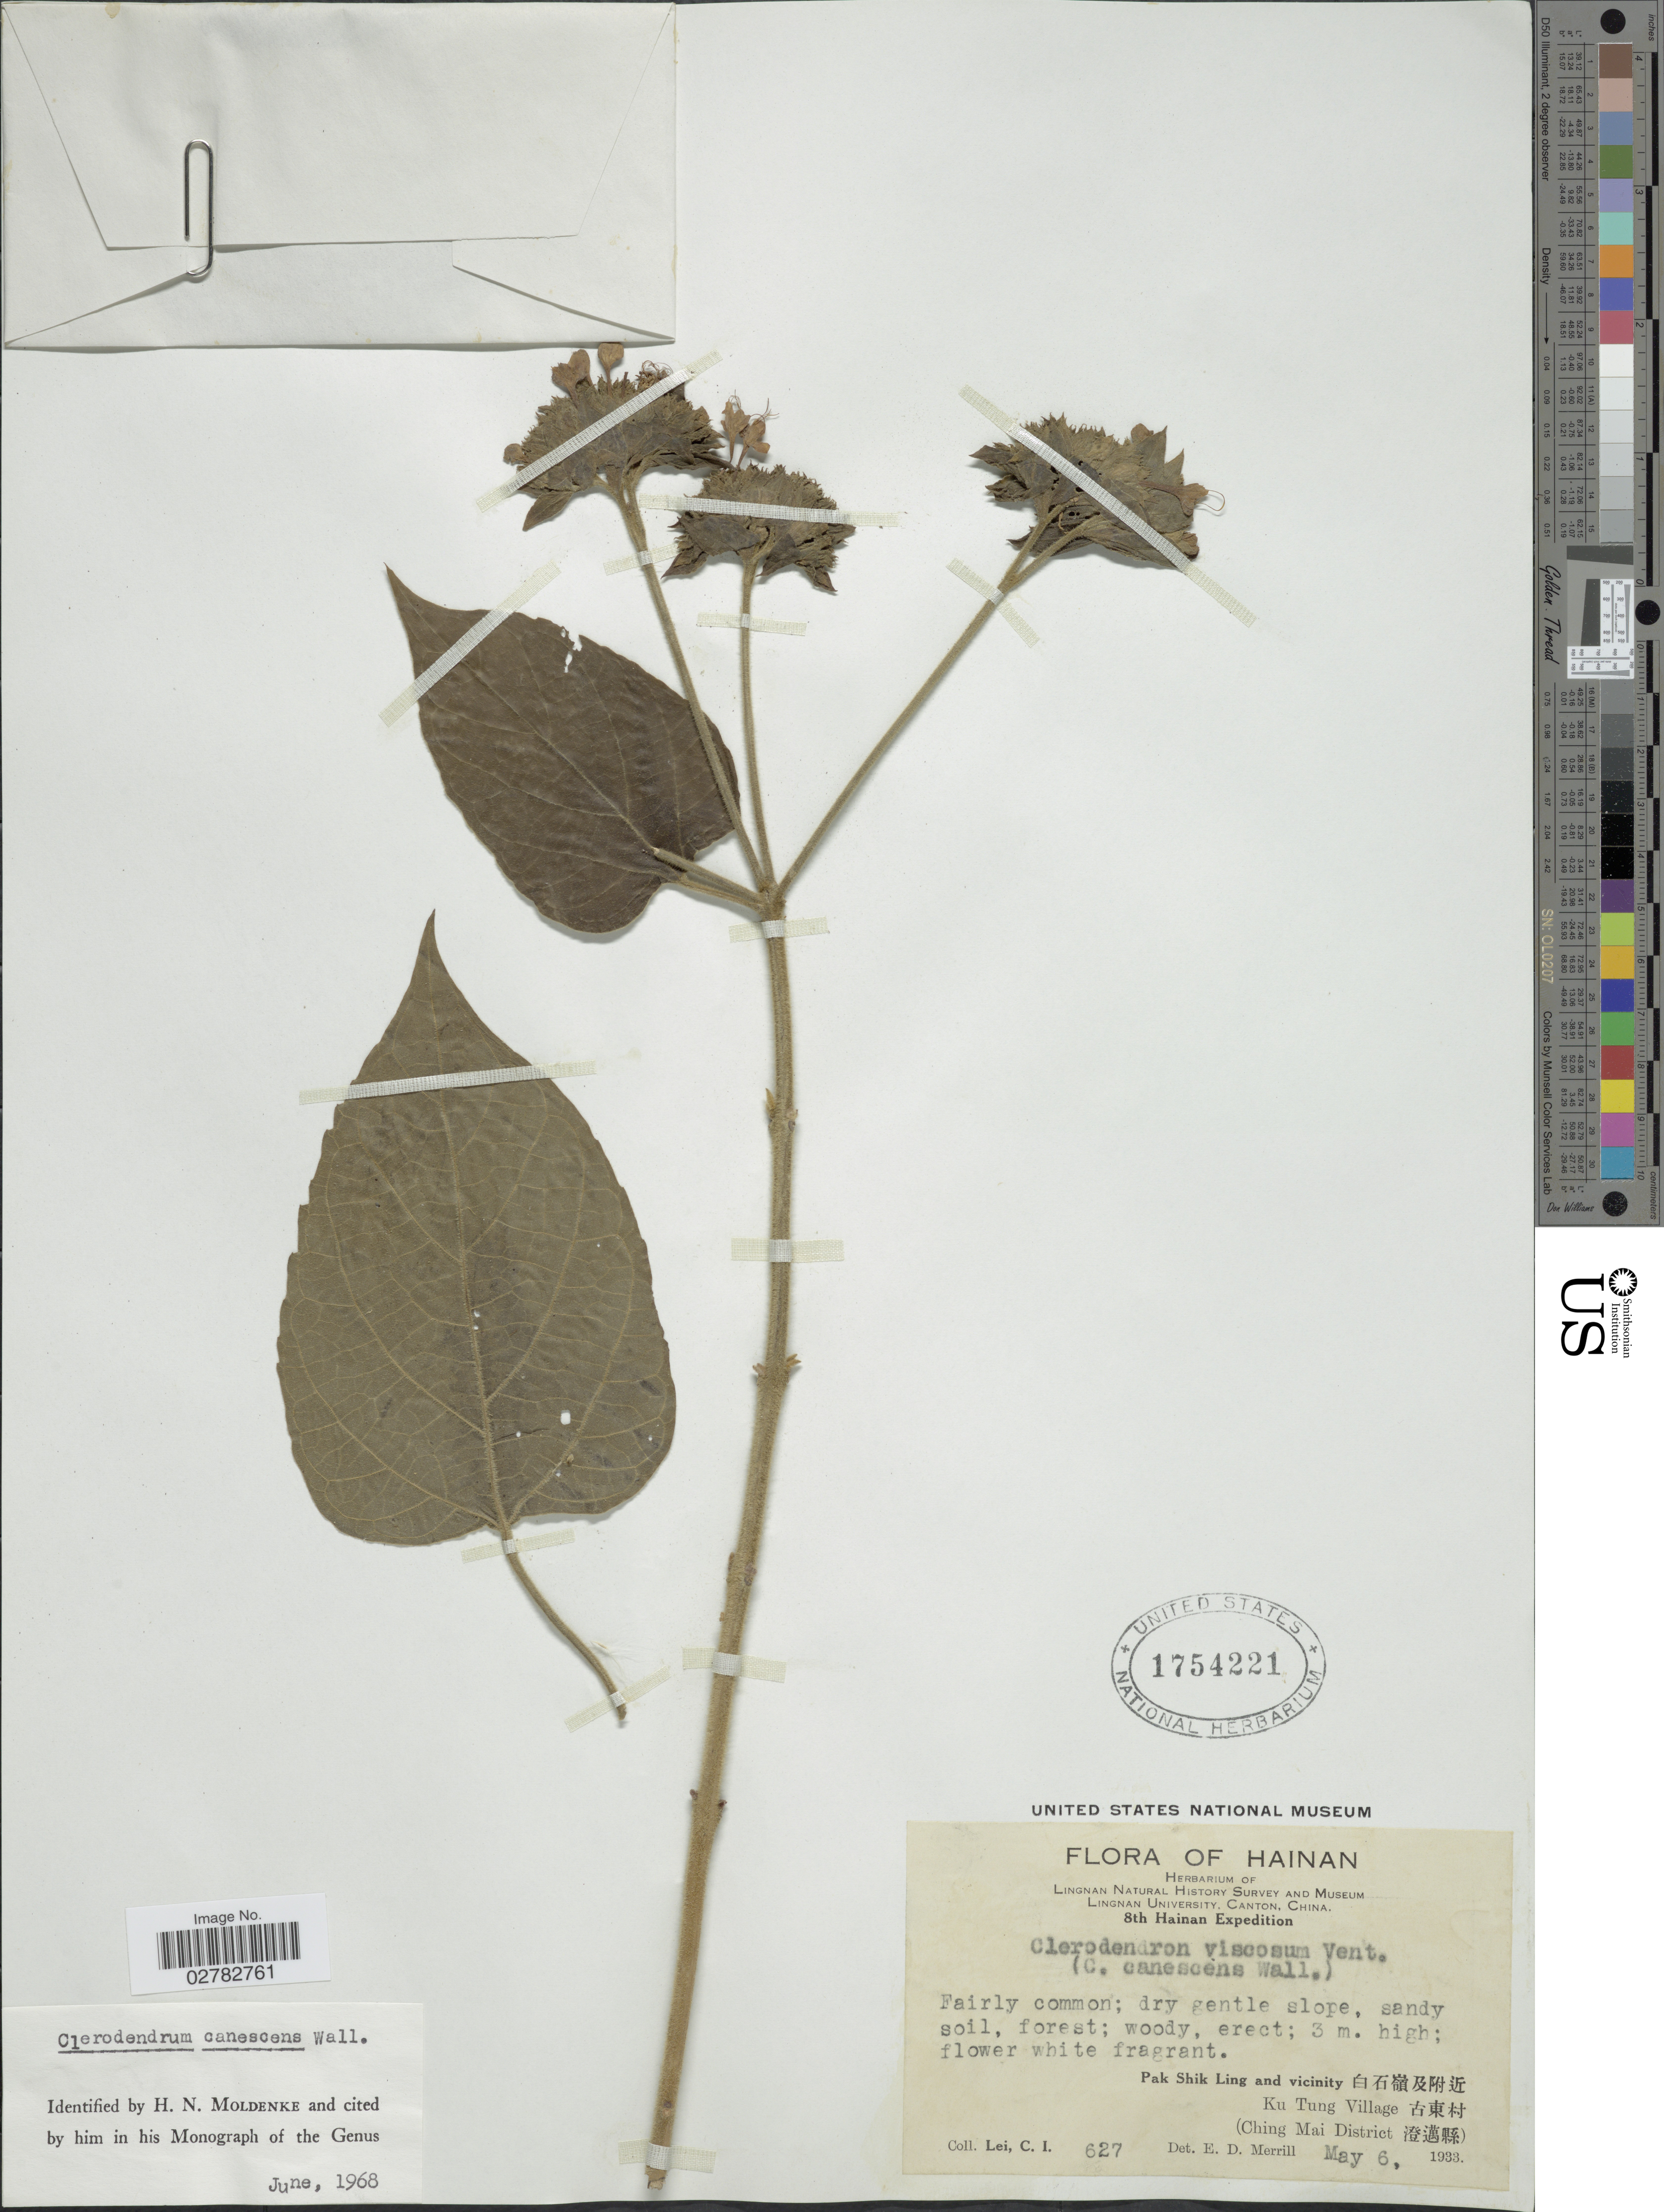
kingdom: Plantae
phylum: Tracheophyta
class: Magnoliopsida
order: Lamiales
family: Lamiaceae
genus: Clerodendrum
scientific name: Clerodendrum canescens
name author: Wall. ex Walp.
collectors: C. I. Lei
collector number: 627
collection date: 1933-05-06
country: China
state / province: Hainan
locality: Pak Shik Ling and vicinity X. Ku Tung Village X. (Ching Mai District X).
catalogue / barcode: US 1754221